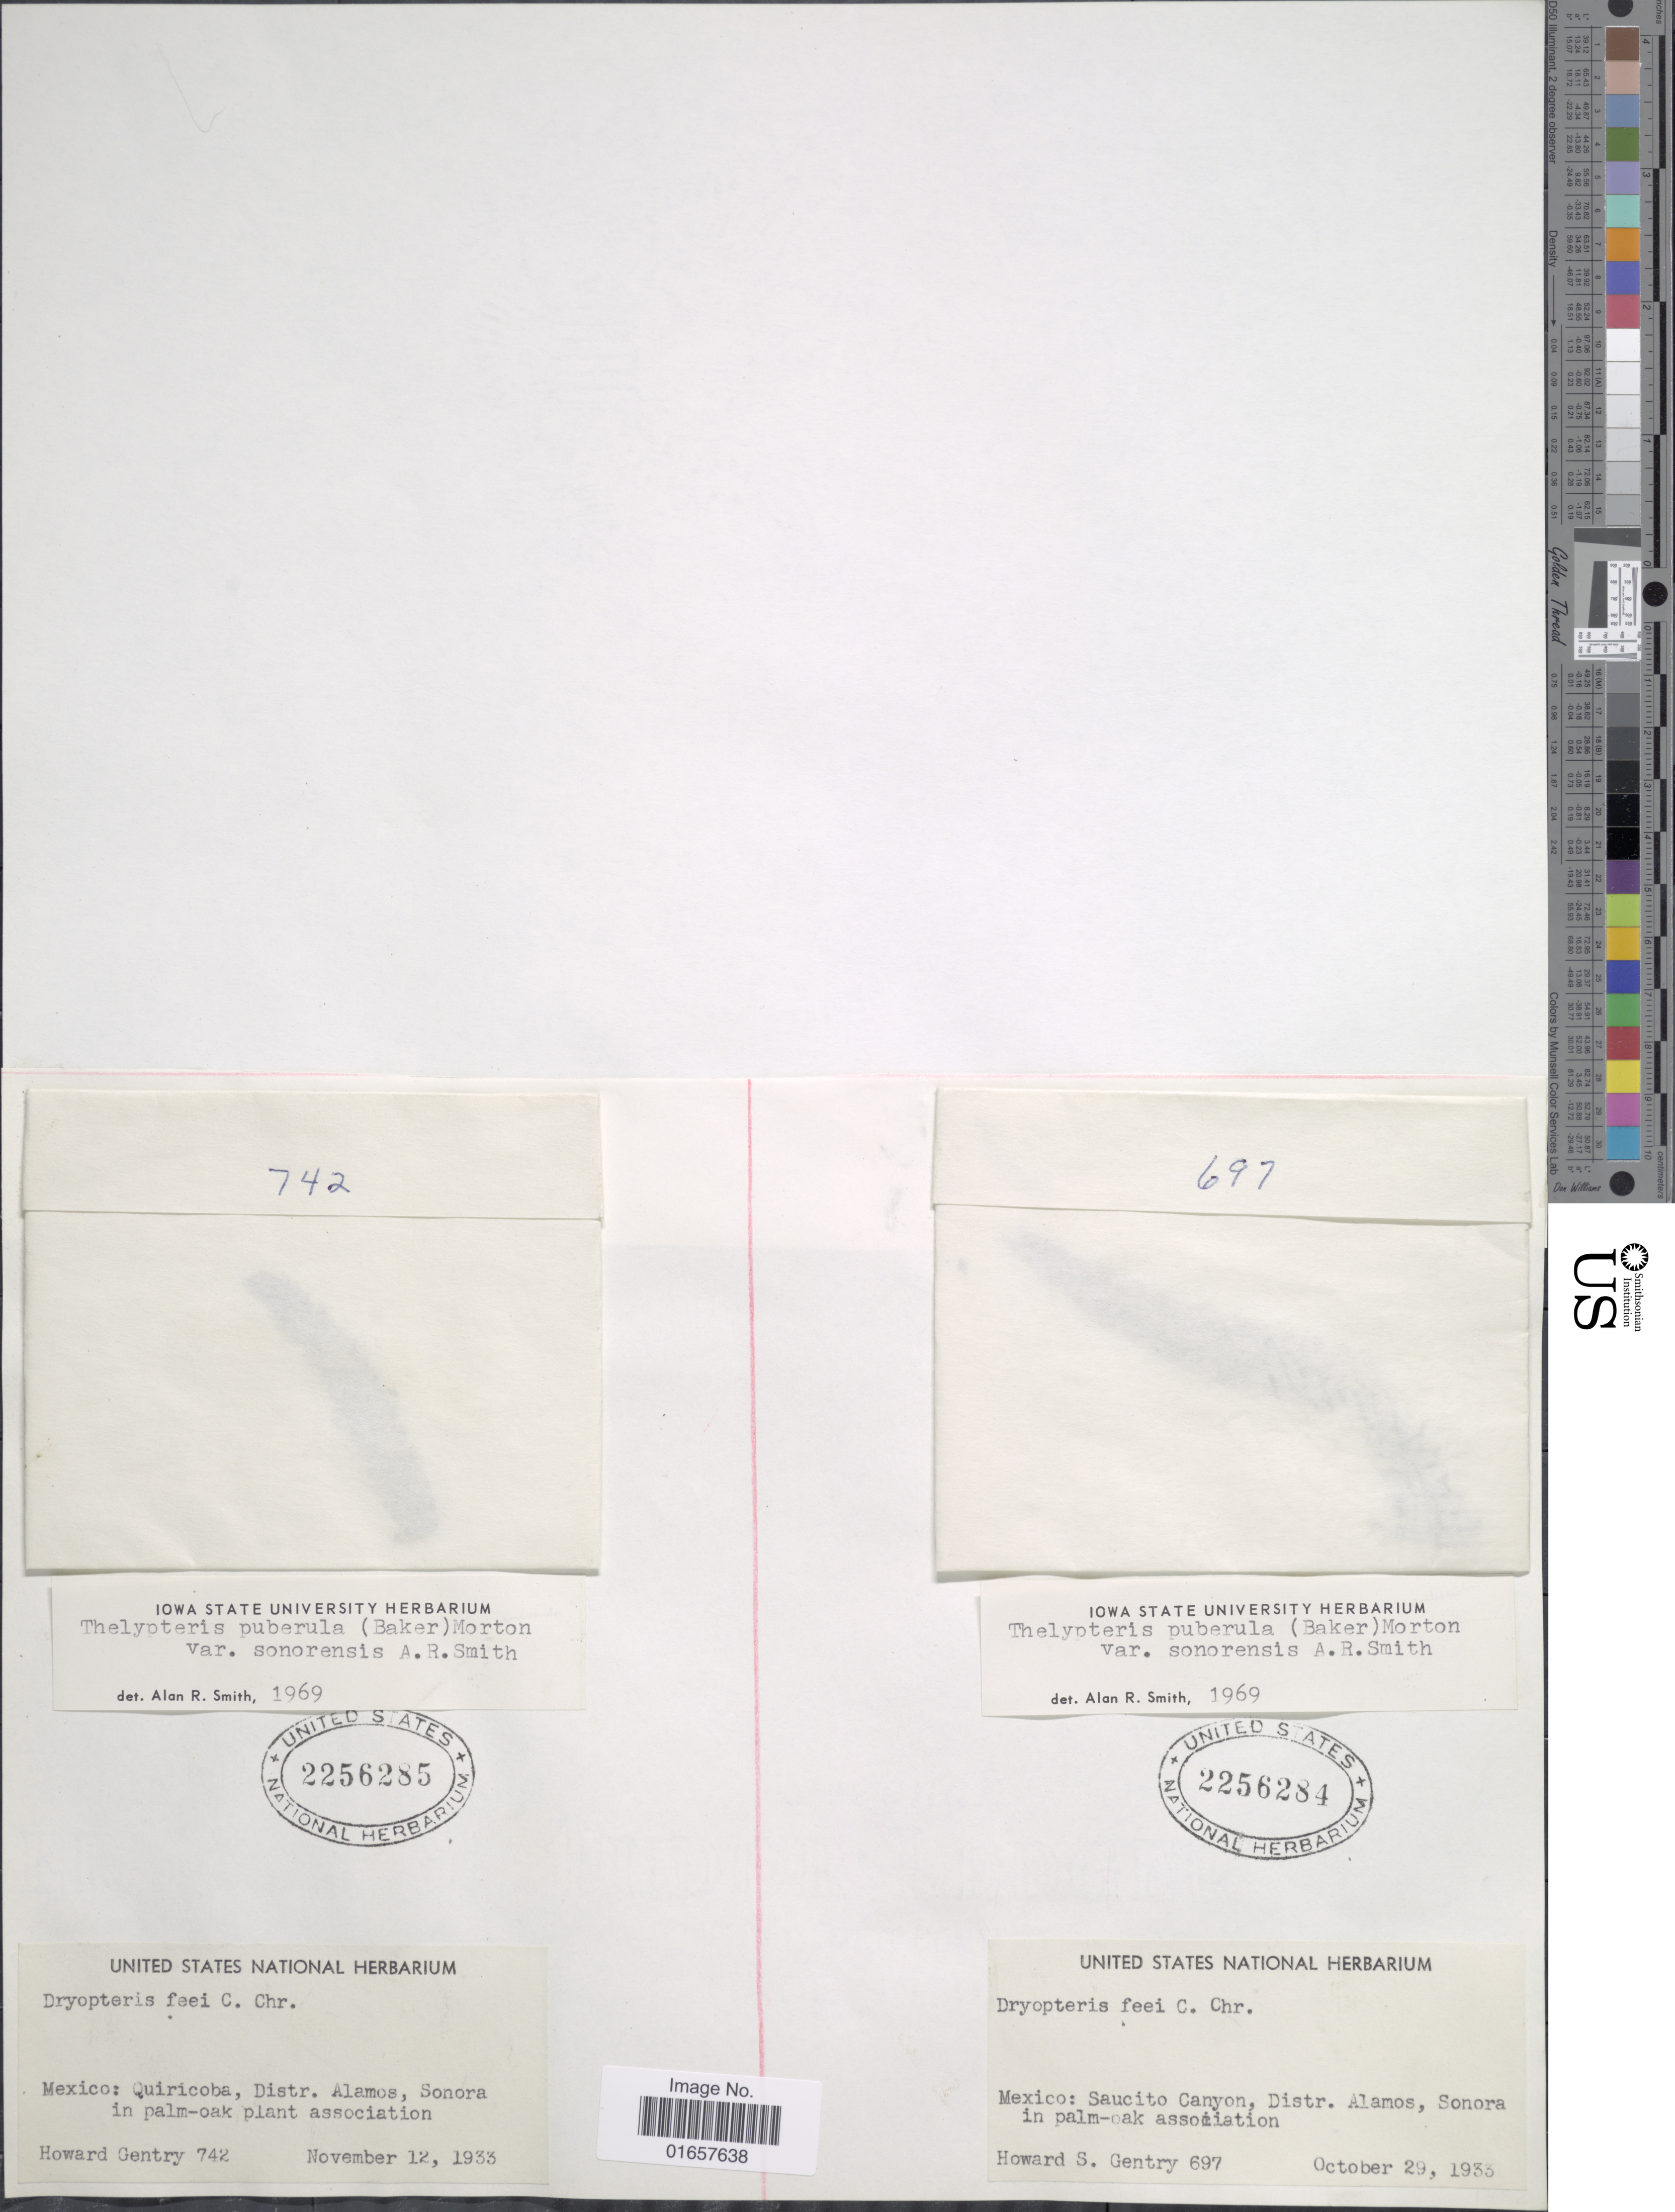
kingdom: Plantae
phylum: Tracheophyta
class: Polypodiopsida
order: Polypodiales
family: Thelypteridaceae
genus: Christella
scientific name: Christella puberula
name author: (Baker) Á. Löve & D. Löve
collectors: H. S. Gentry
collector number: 697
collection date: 1933-10-29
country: Mexico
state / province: Sonora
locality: Mexico: Saucito Canyon, Distr. Alamos, Sonora in palm-oak association.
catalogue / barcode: US 2256284-2